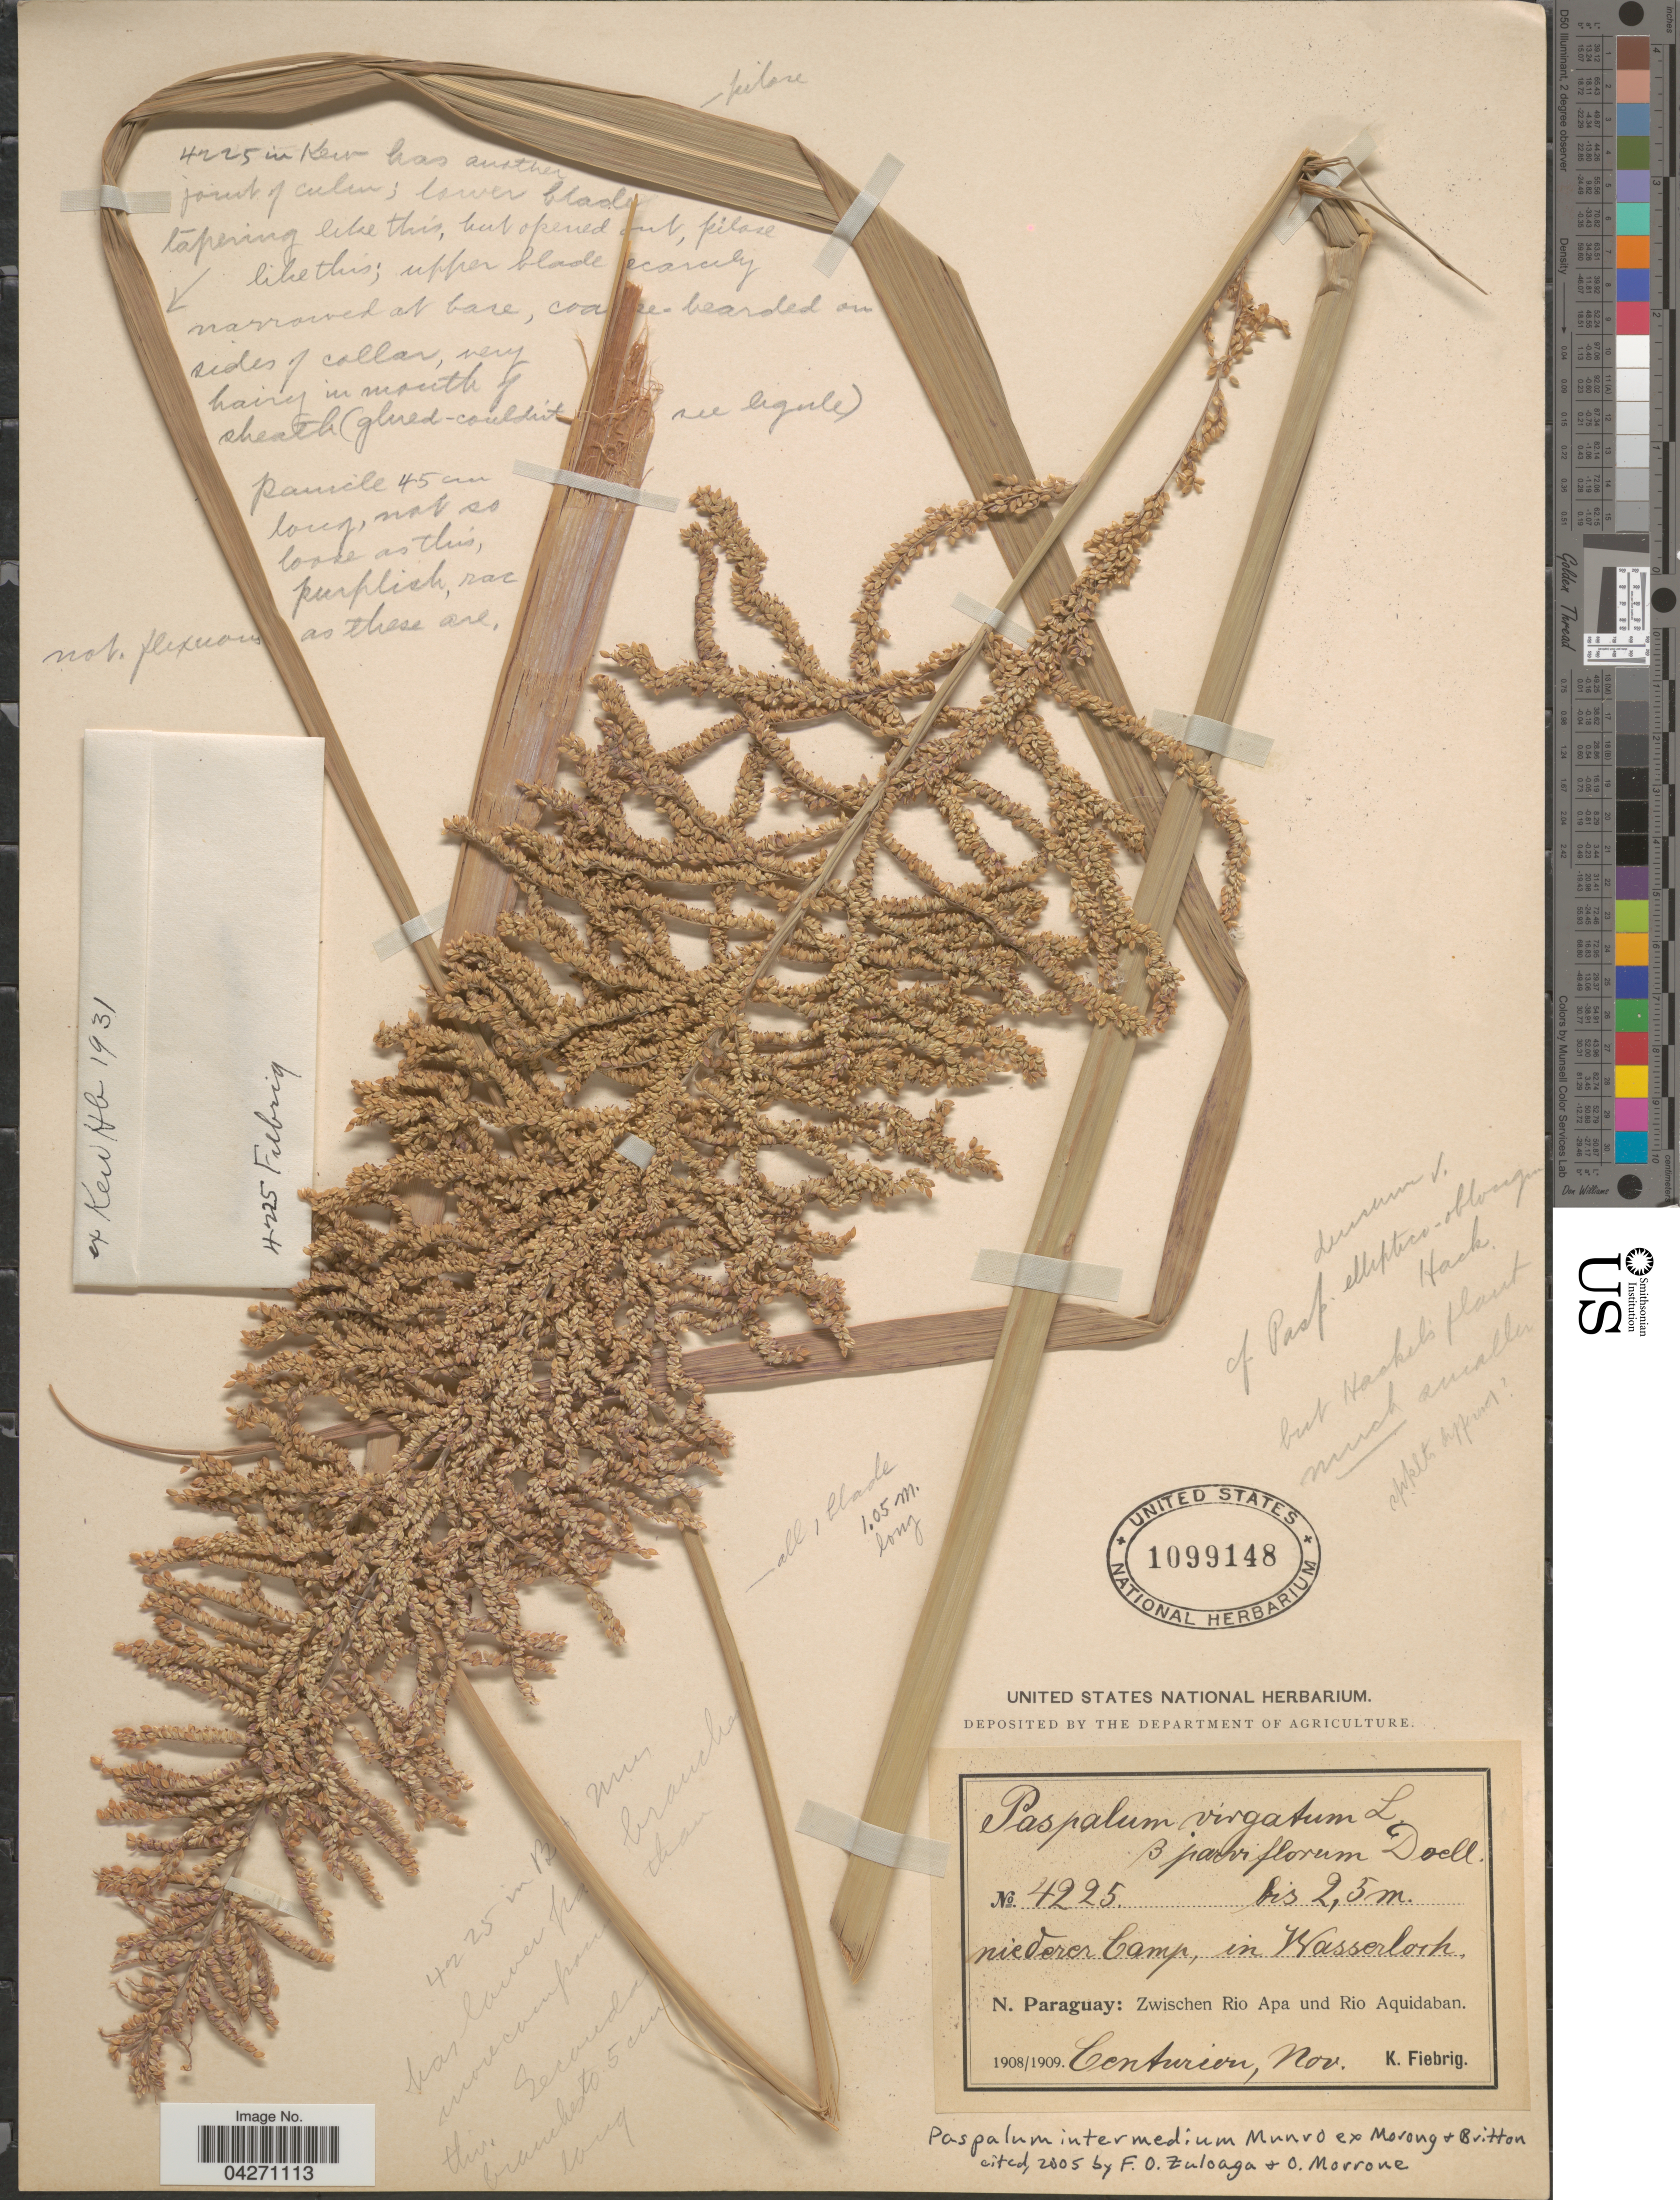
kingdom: Plantae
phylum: Tracheophyta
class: Liliopsida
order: Poales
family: Poaceae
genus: Paspalum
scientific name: Paspalum intermedium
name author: Munro ex Morong & Britton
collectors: K. Fiebrig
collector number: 4225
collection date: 1908-11/1909-11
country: Paraguay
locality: N. Paraguay: Zwischen Rio Apa und Rio Aquidaban.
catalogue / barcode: US 1099148